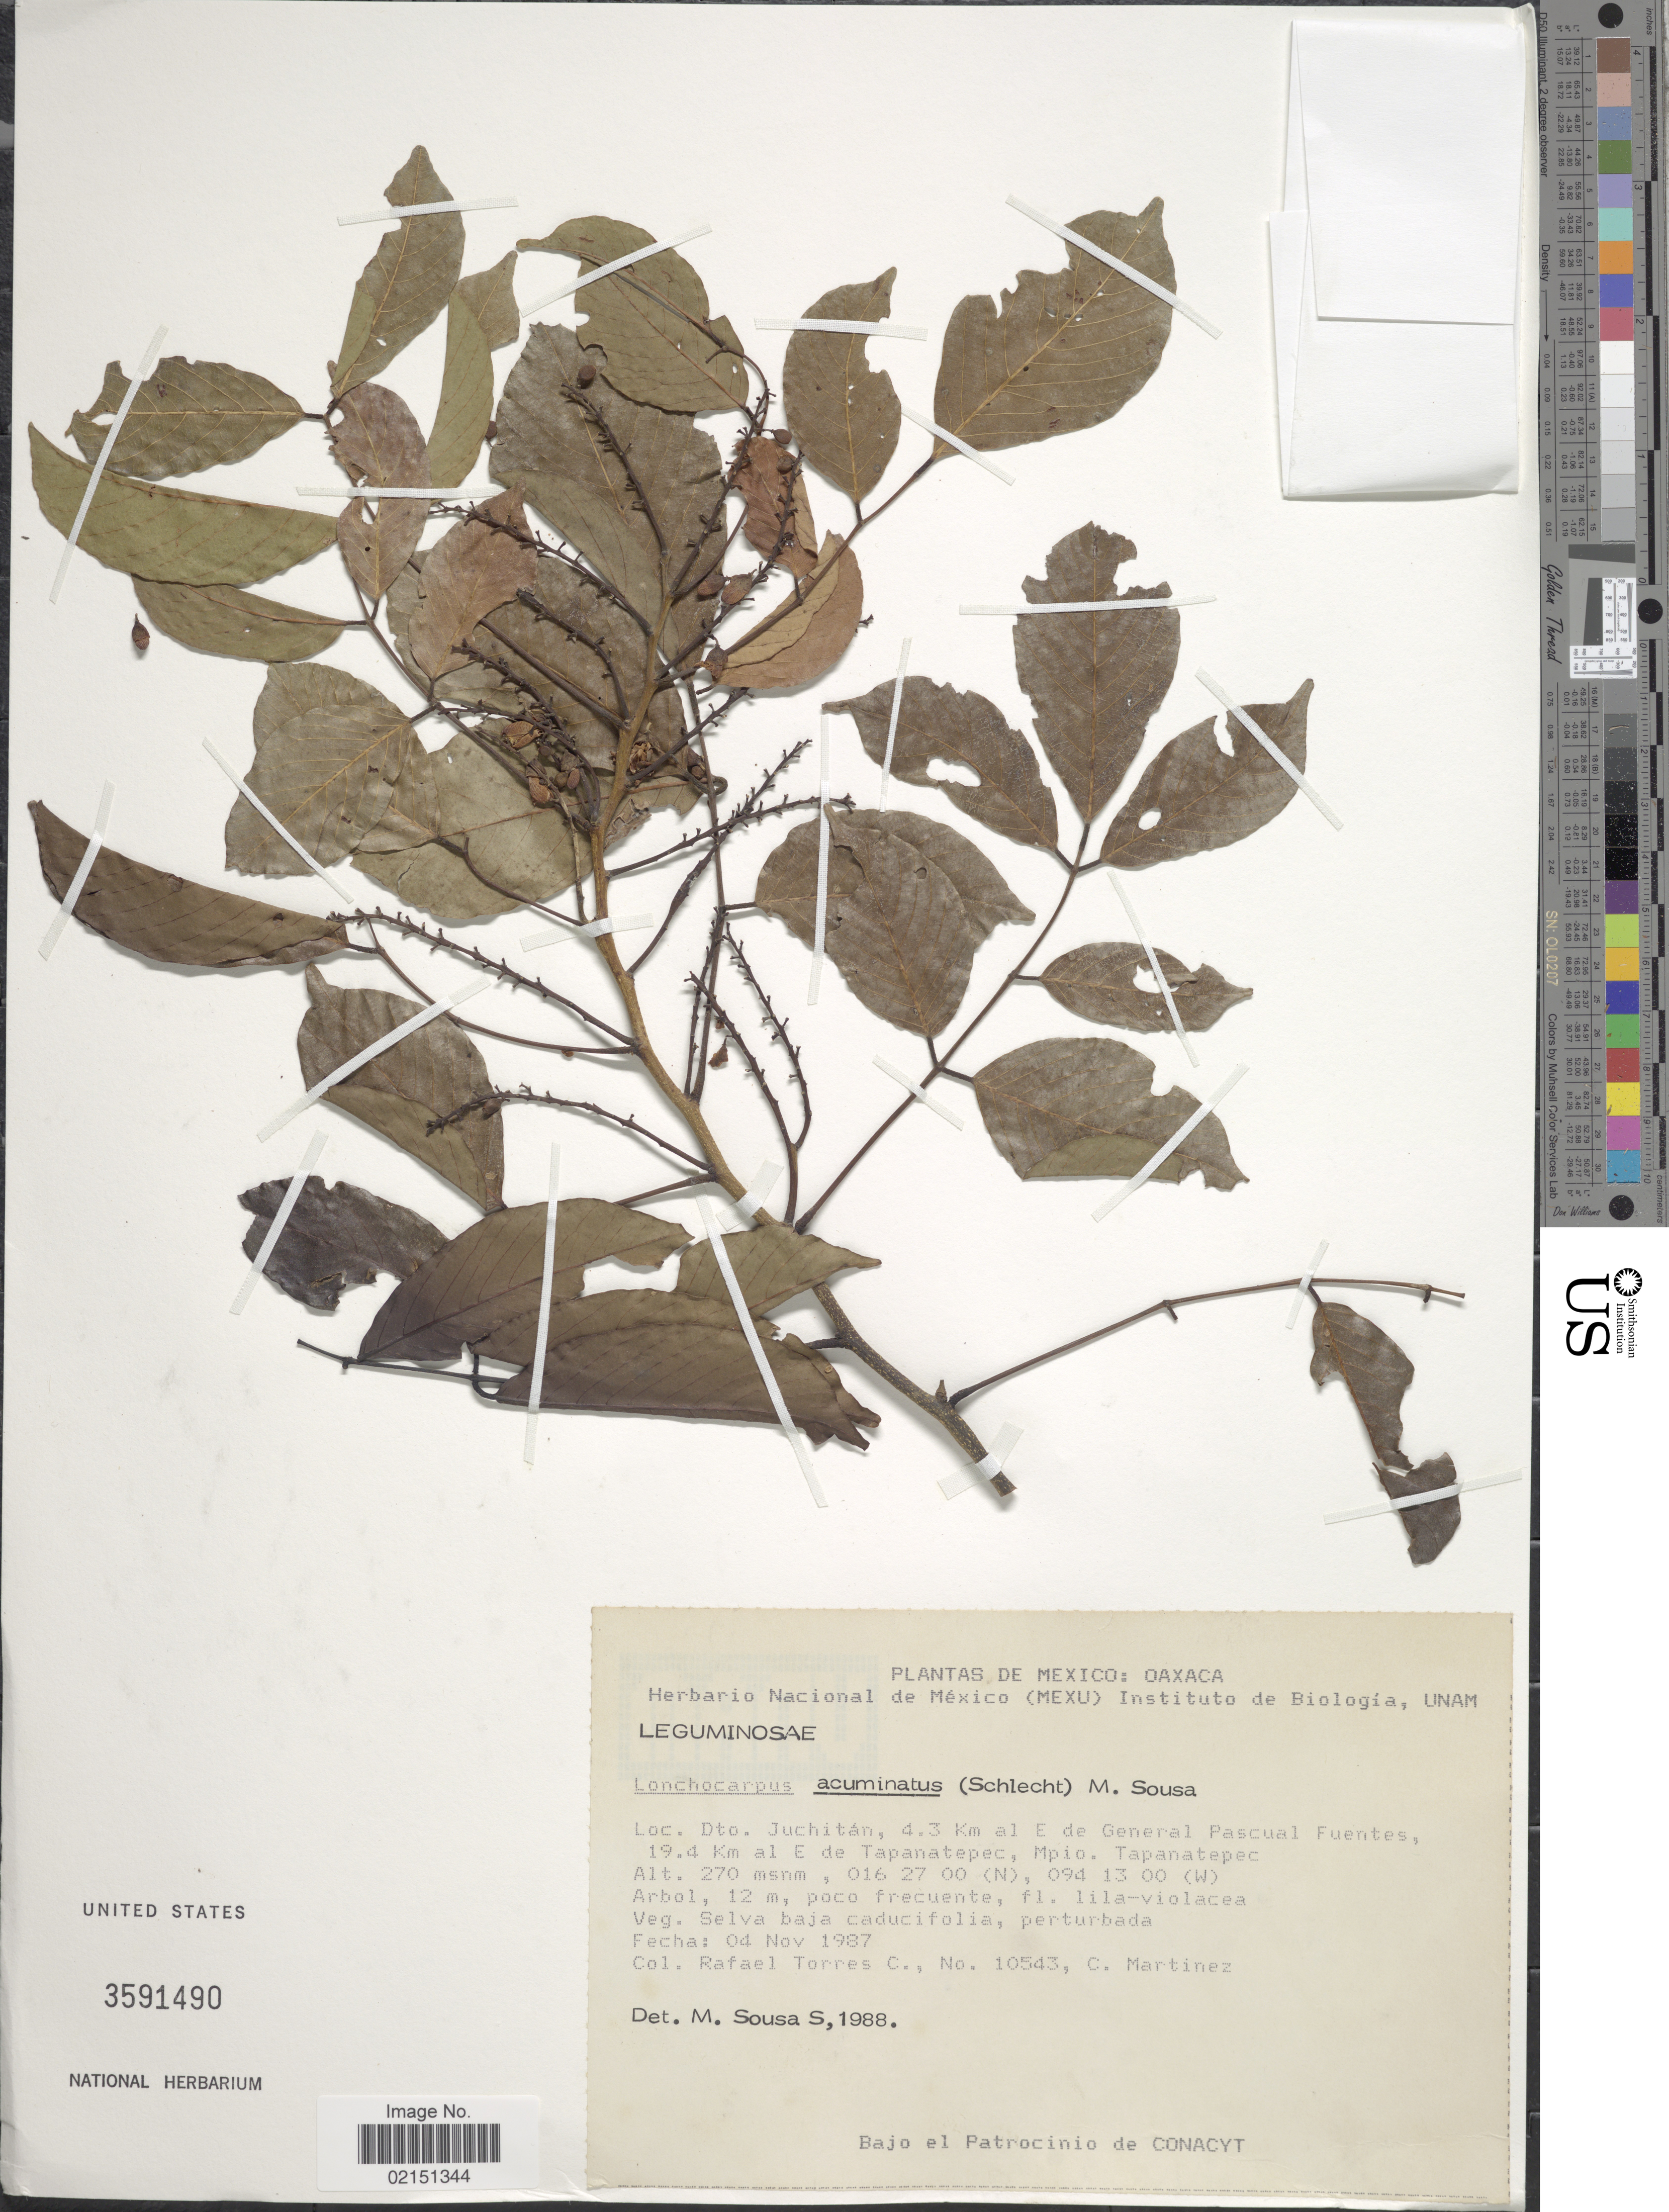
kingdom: Plantae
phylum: Tracheophyta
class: Magnoliopsida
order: Fabales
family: Fabaceae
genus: Lonchocarpus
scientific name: Lonchocarpus acuminatus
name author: (Schltdl.) M. Sousa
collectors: R. Torres C. & C. Martínez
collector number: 10543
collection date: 1987-11-04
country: Mexico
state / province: Oaxaca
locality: Dto. Juchitan, 4.3 Km. al E de General Pascual Fuentes, 19.4 km al E de Tapanatepec, Mpio. Tapanatepec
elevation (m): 270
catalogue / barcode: US 3591490